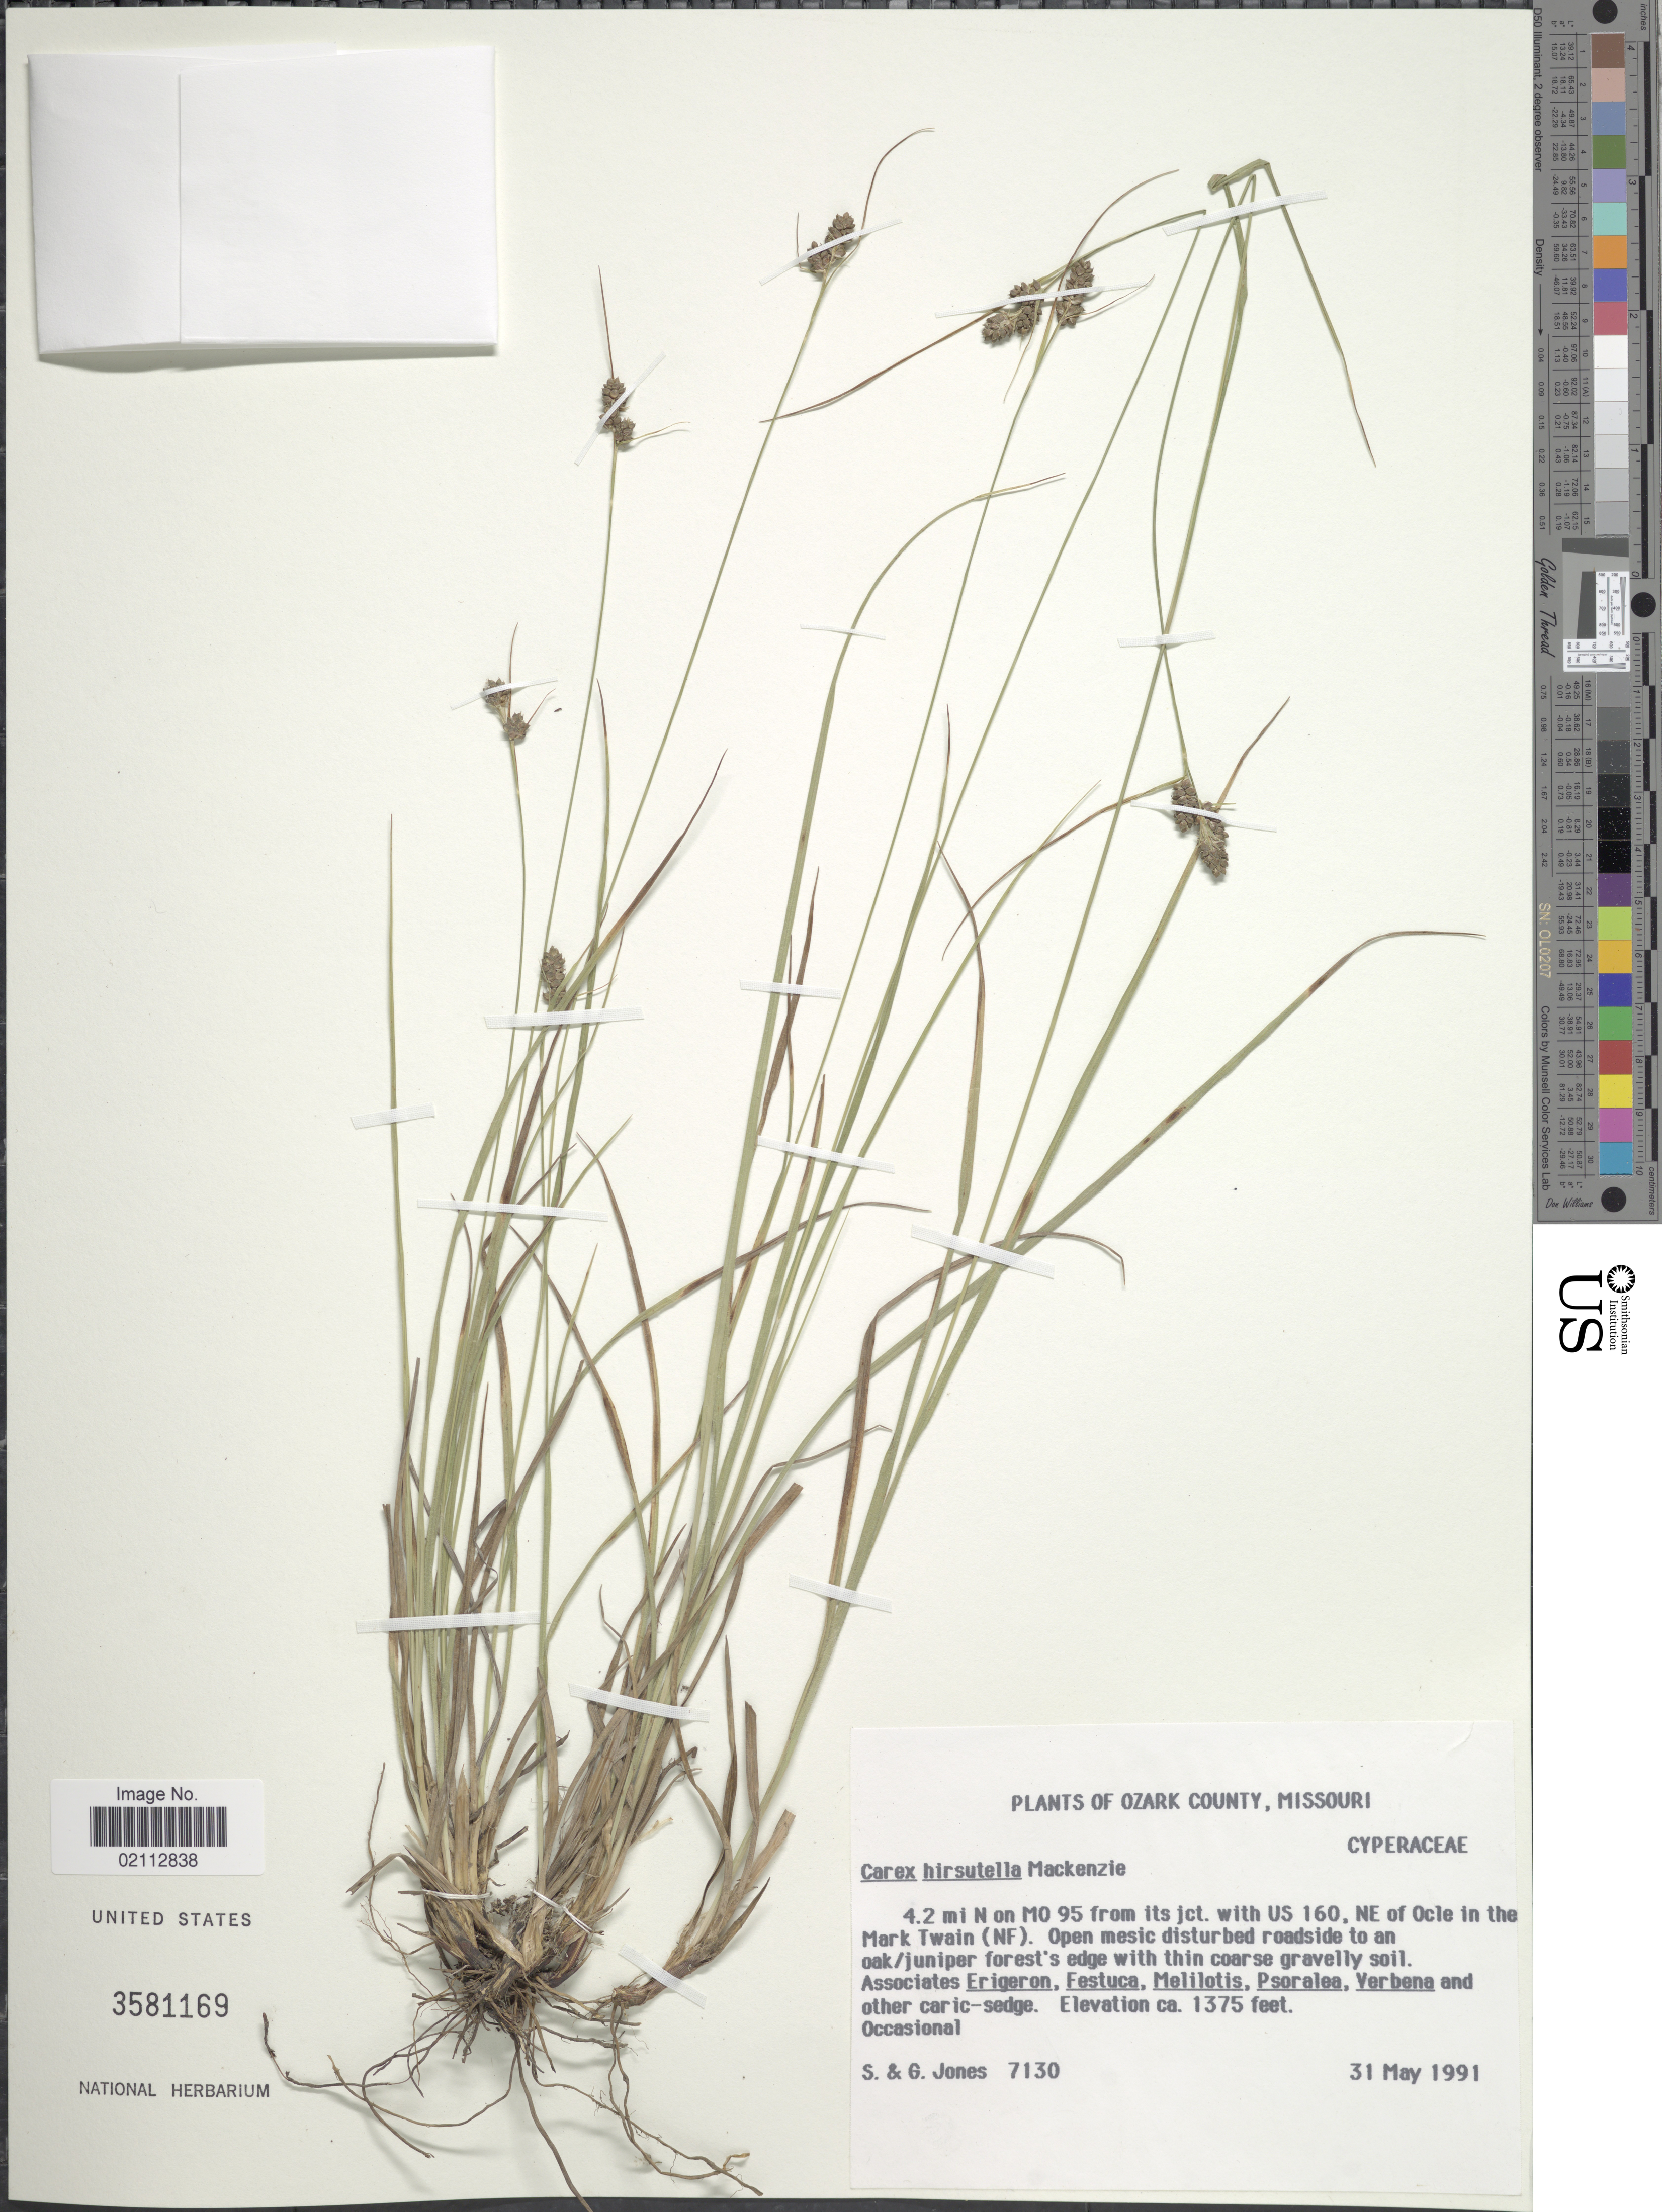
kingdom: Plantae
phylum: Tracheophyta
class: Liliopsida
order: Poales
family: Cyperaceae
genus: Carex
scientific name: Carex hirsutella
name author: Mack.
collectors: S. Jones & G. Jones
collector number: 7130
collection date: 1991-05-31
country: United States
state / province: Missouri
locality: Ozark County. 4.2 mi N of MO 95 from its jct. with US 160, NE of Ocle in the Mark Twain (NF)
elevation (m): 419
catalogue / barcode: US 3581169